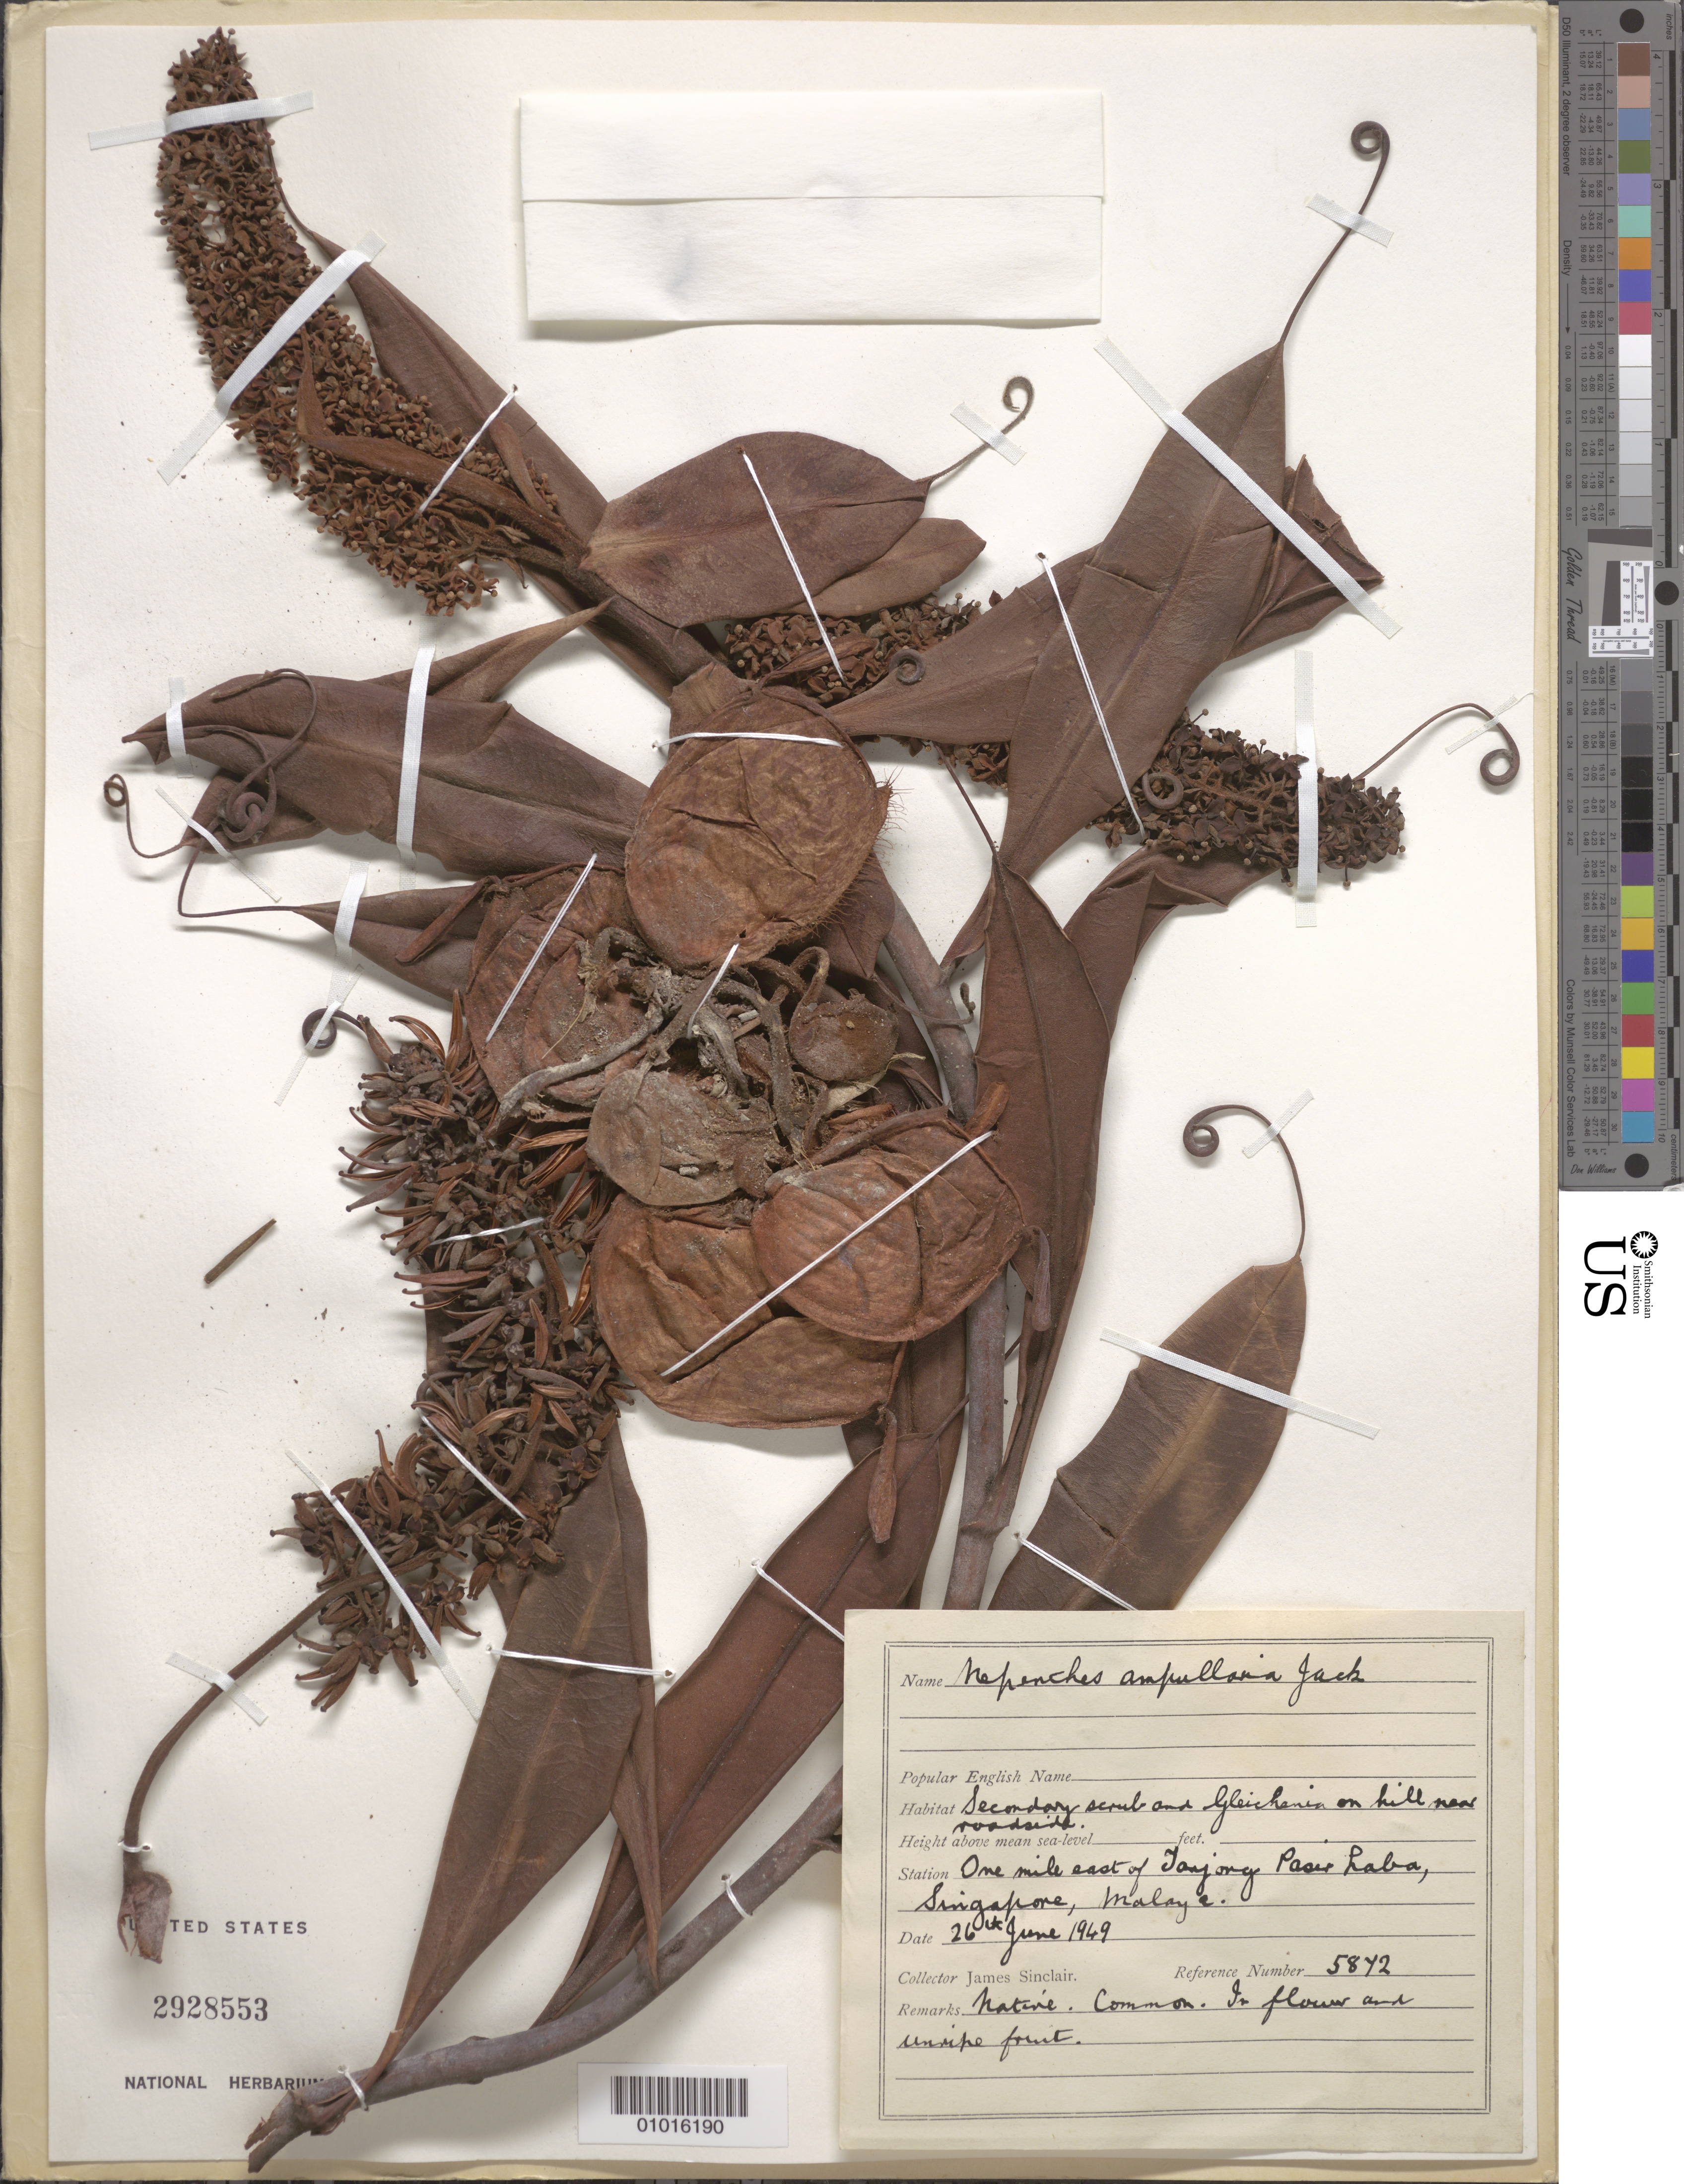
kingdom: Plantae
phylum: Tracheophyta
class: Magnoliopsida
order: Caryophyllales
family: Nepenthaceae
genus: Nepenthes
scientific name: Nepenthes ampullaria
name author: Jack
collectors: J. Sinclair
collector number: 5872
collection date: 1949-06-26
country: Singapore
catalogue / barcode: US 2928553